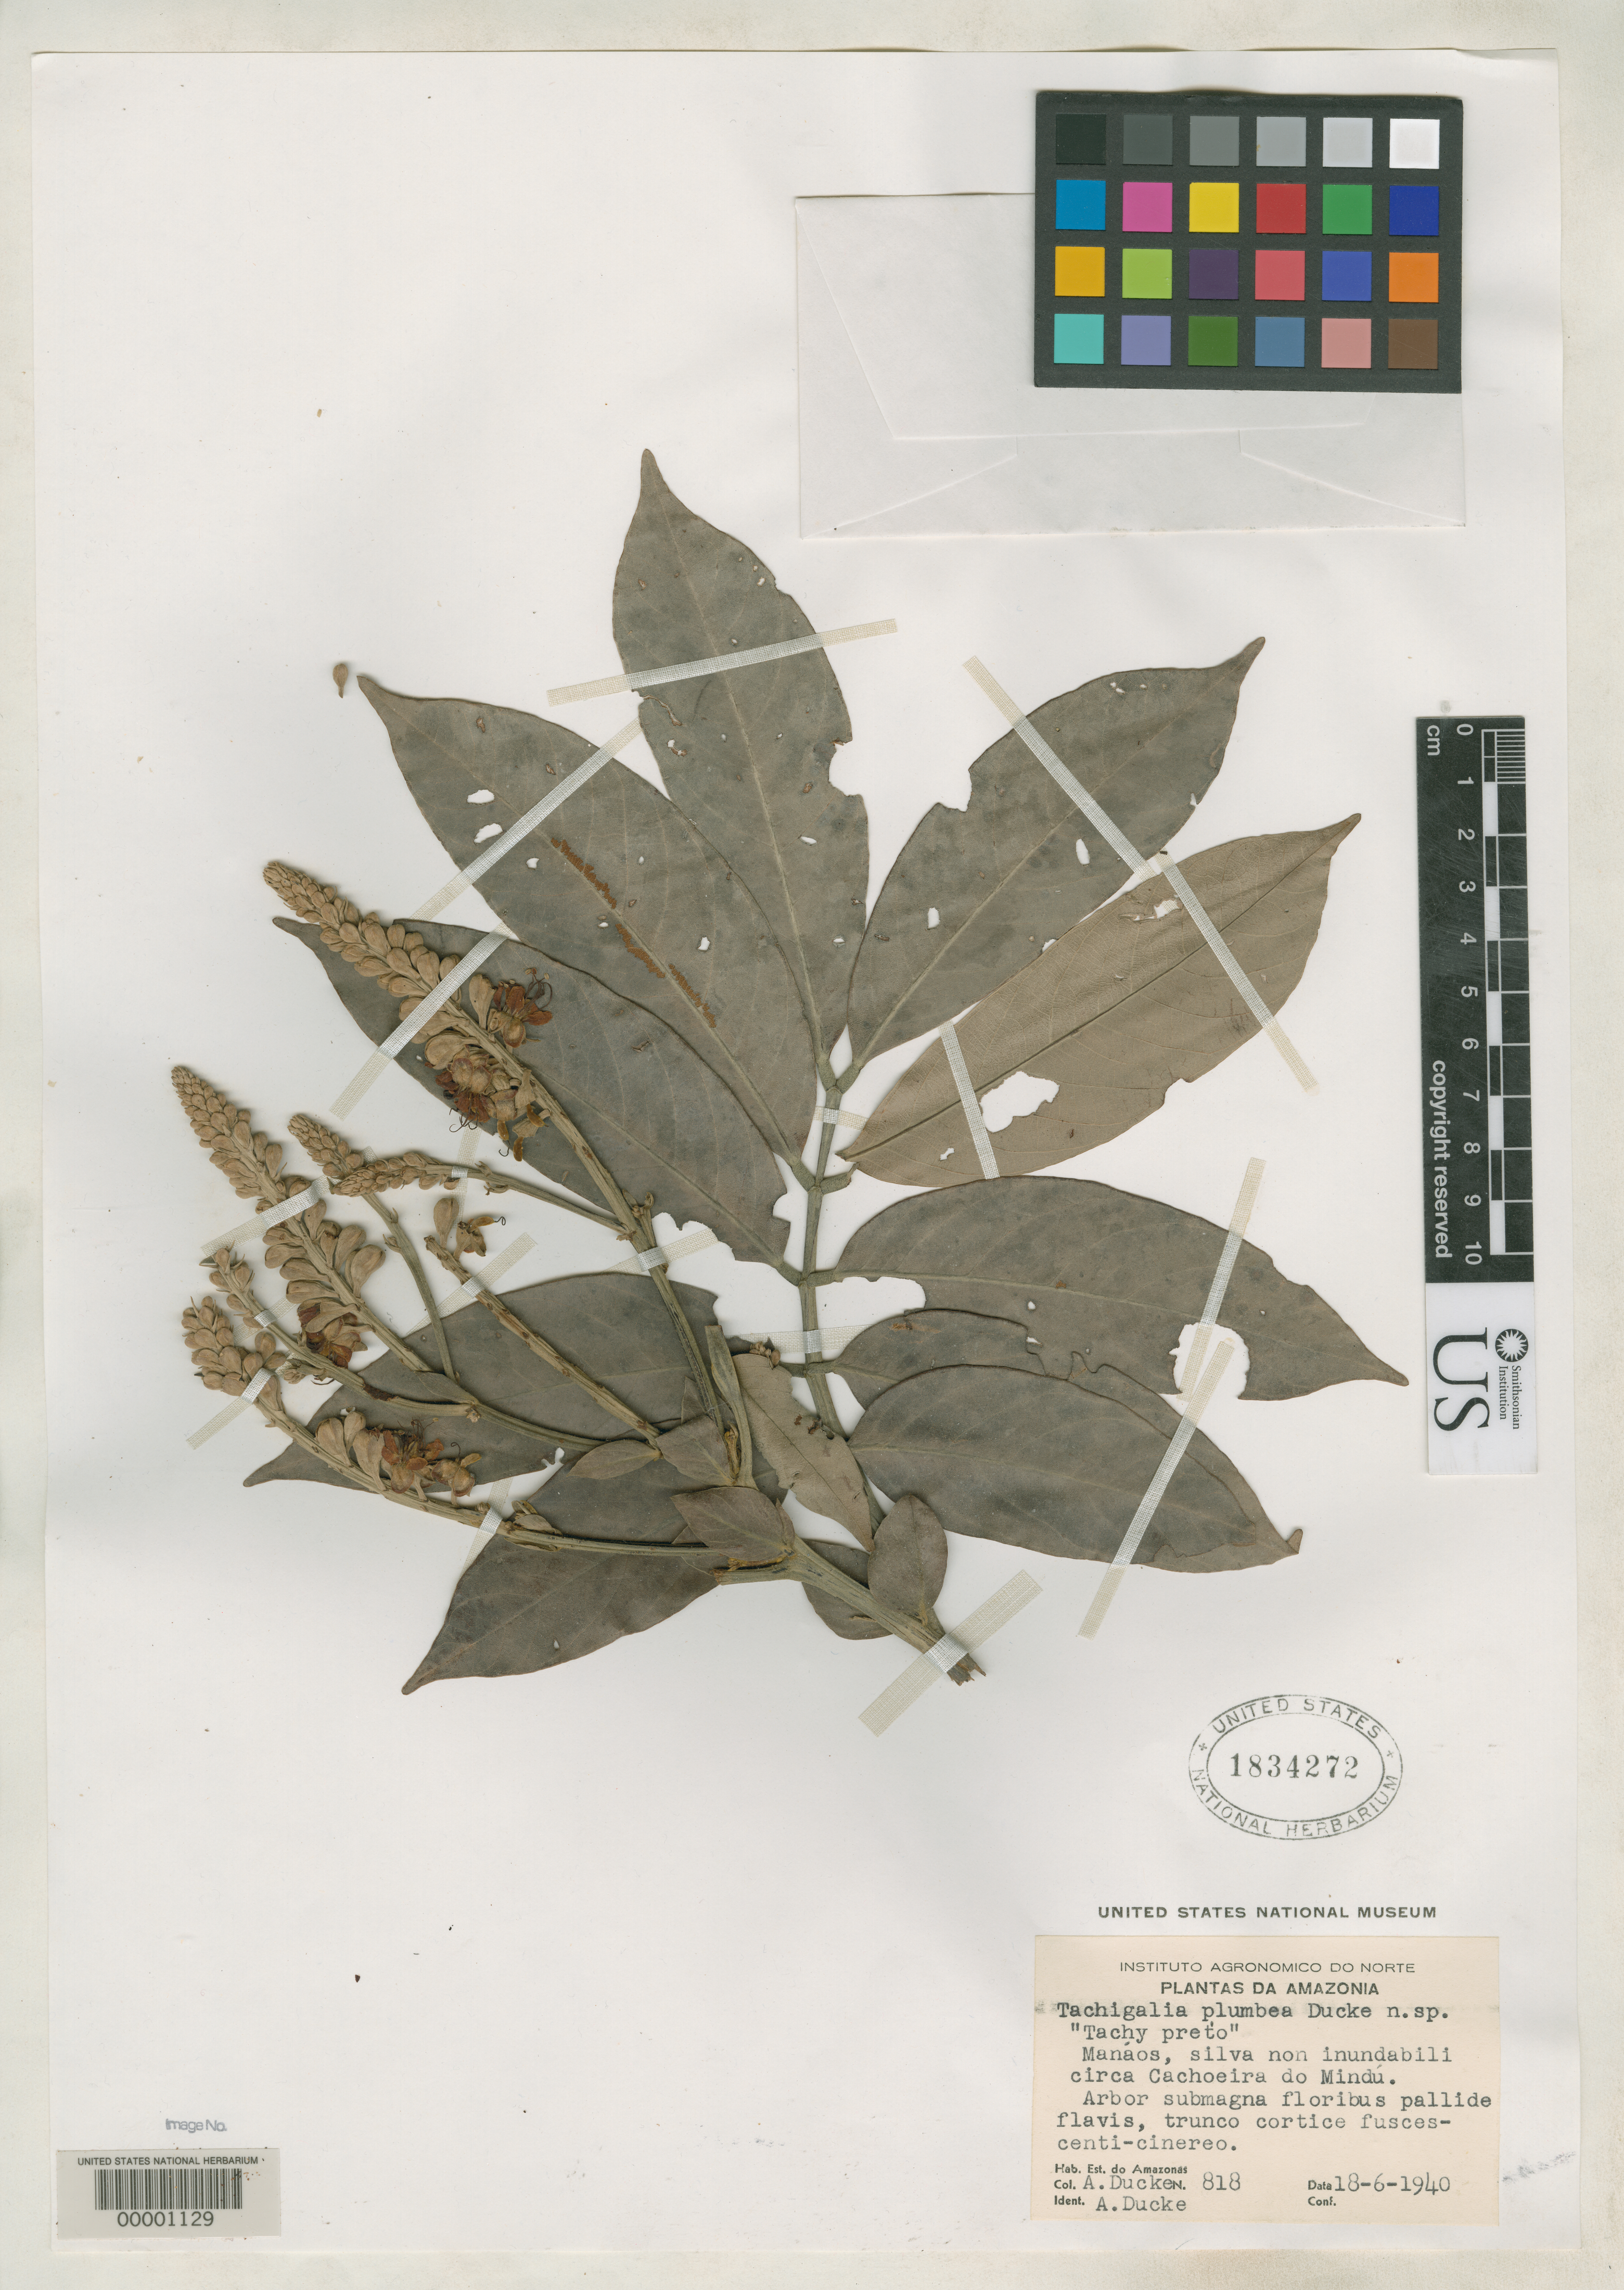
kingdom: Plantae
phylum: Tracheophyta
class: Magnoliopsida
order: Fabales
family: Fabaceae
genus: Tachigali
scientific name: Tachigali plumbea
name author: Ducke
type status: Isosyntype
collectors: A. Ducke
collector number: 818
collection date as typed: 18 Jun 1940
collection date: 1940-06-18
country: Brazil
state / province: Amazonas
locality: Manaos, Cachoeira do Mindu.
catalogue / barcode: US 1834272